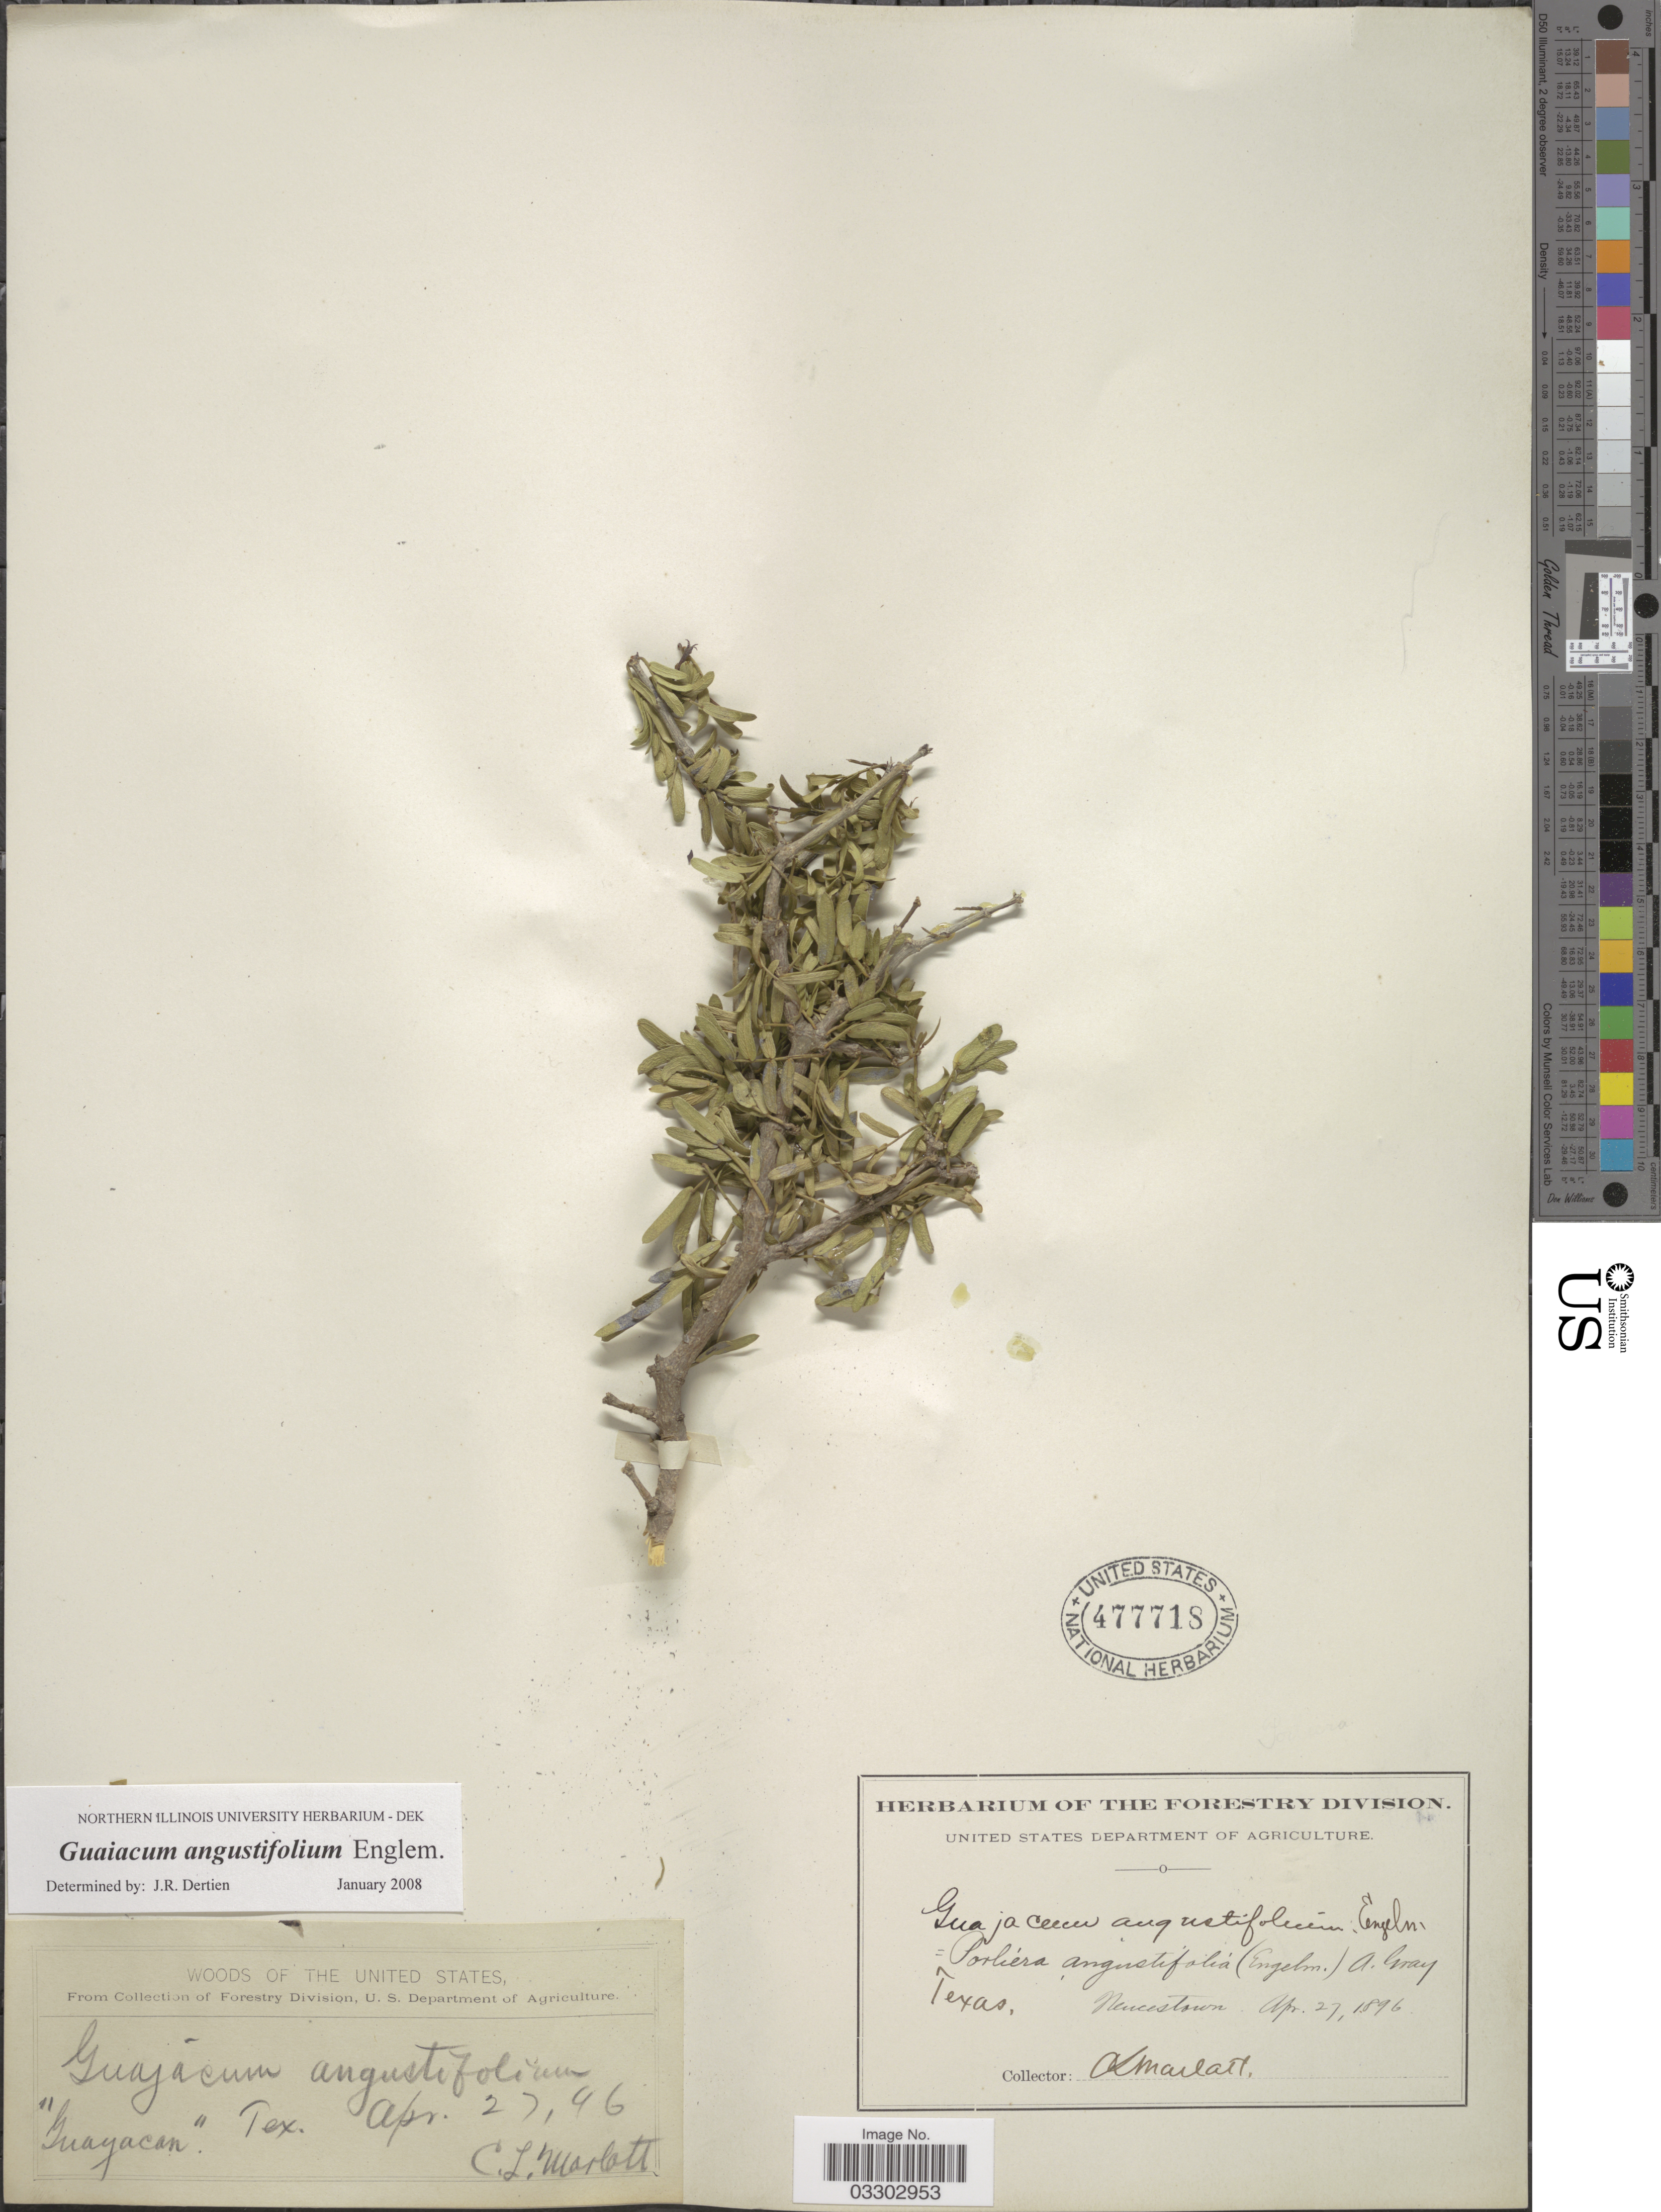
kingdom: Plantae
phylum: Tracheophyta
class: Magnoliopsida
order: Zygophyllales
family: Zygophyllaceae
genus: Guaiacum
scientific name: Guaiacum angustifolium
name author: Engelm.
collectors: C. Marlatt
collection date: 1896-04-27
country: United States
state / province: Texas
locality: Neucestown.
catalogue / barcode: US 477718